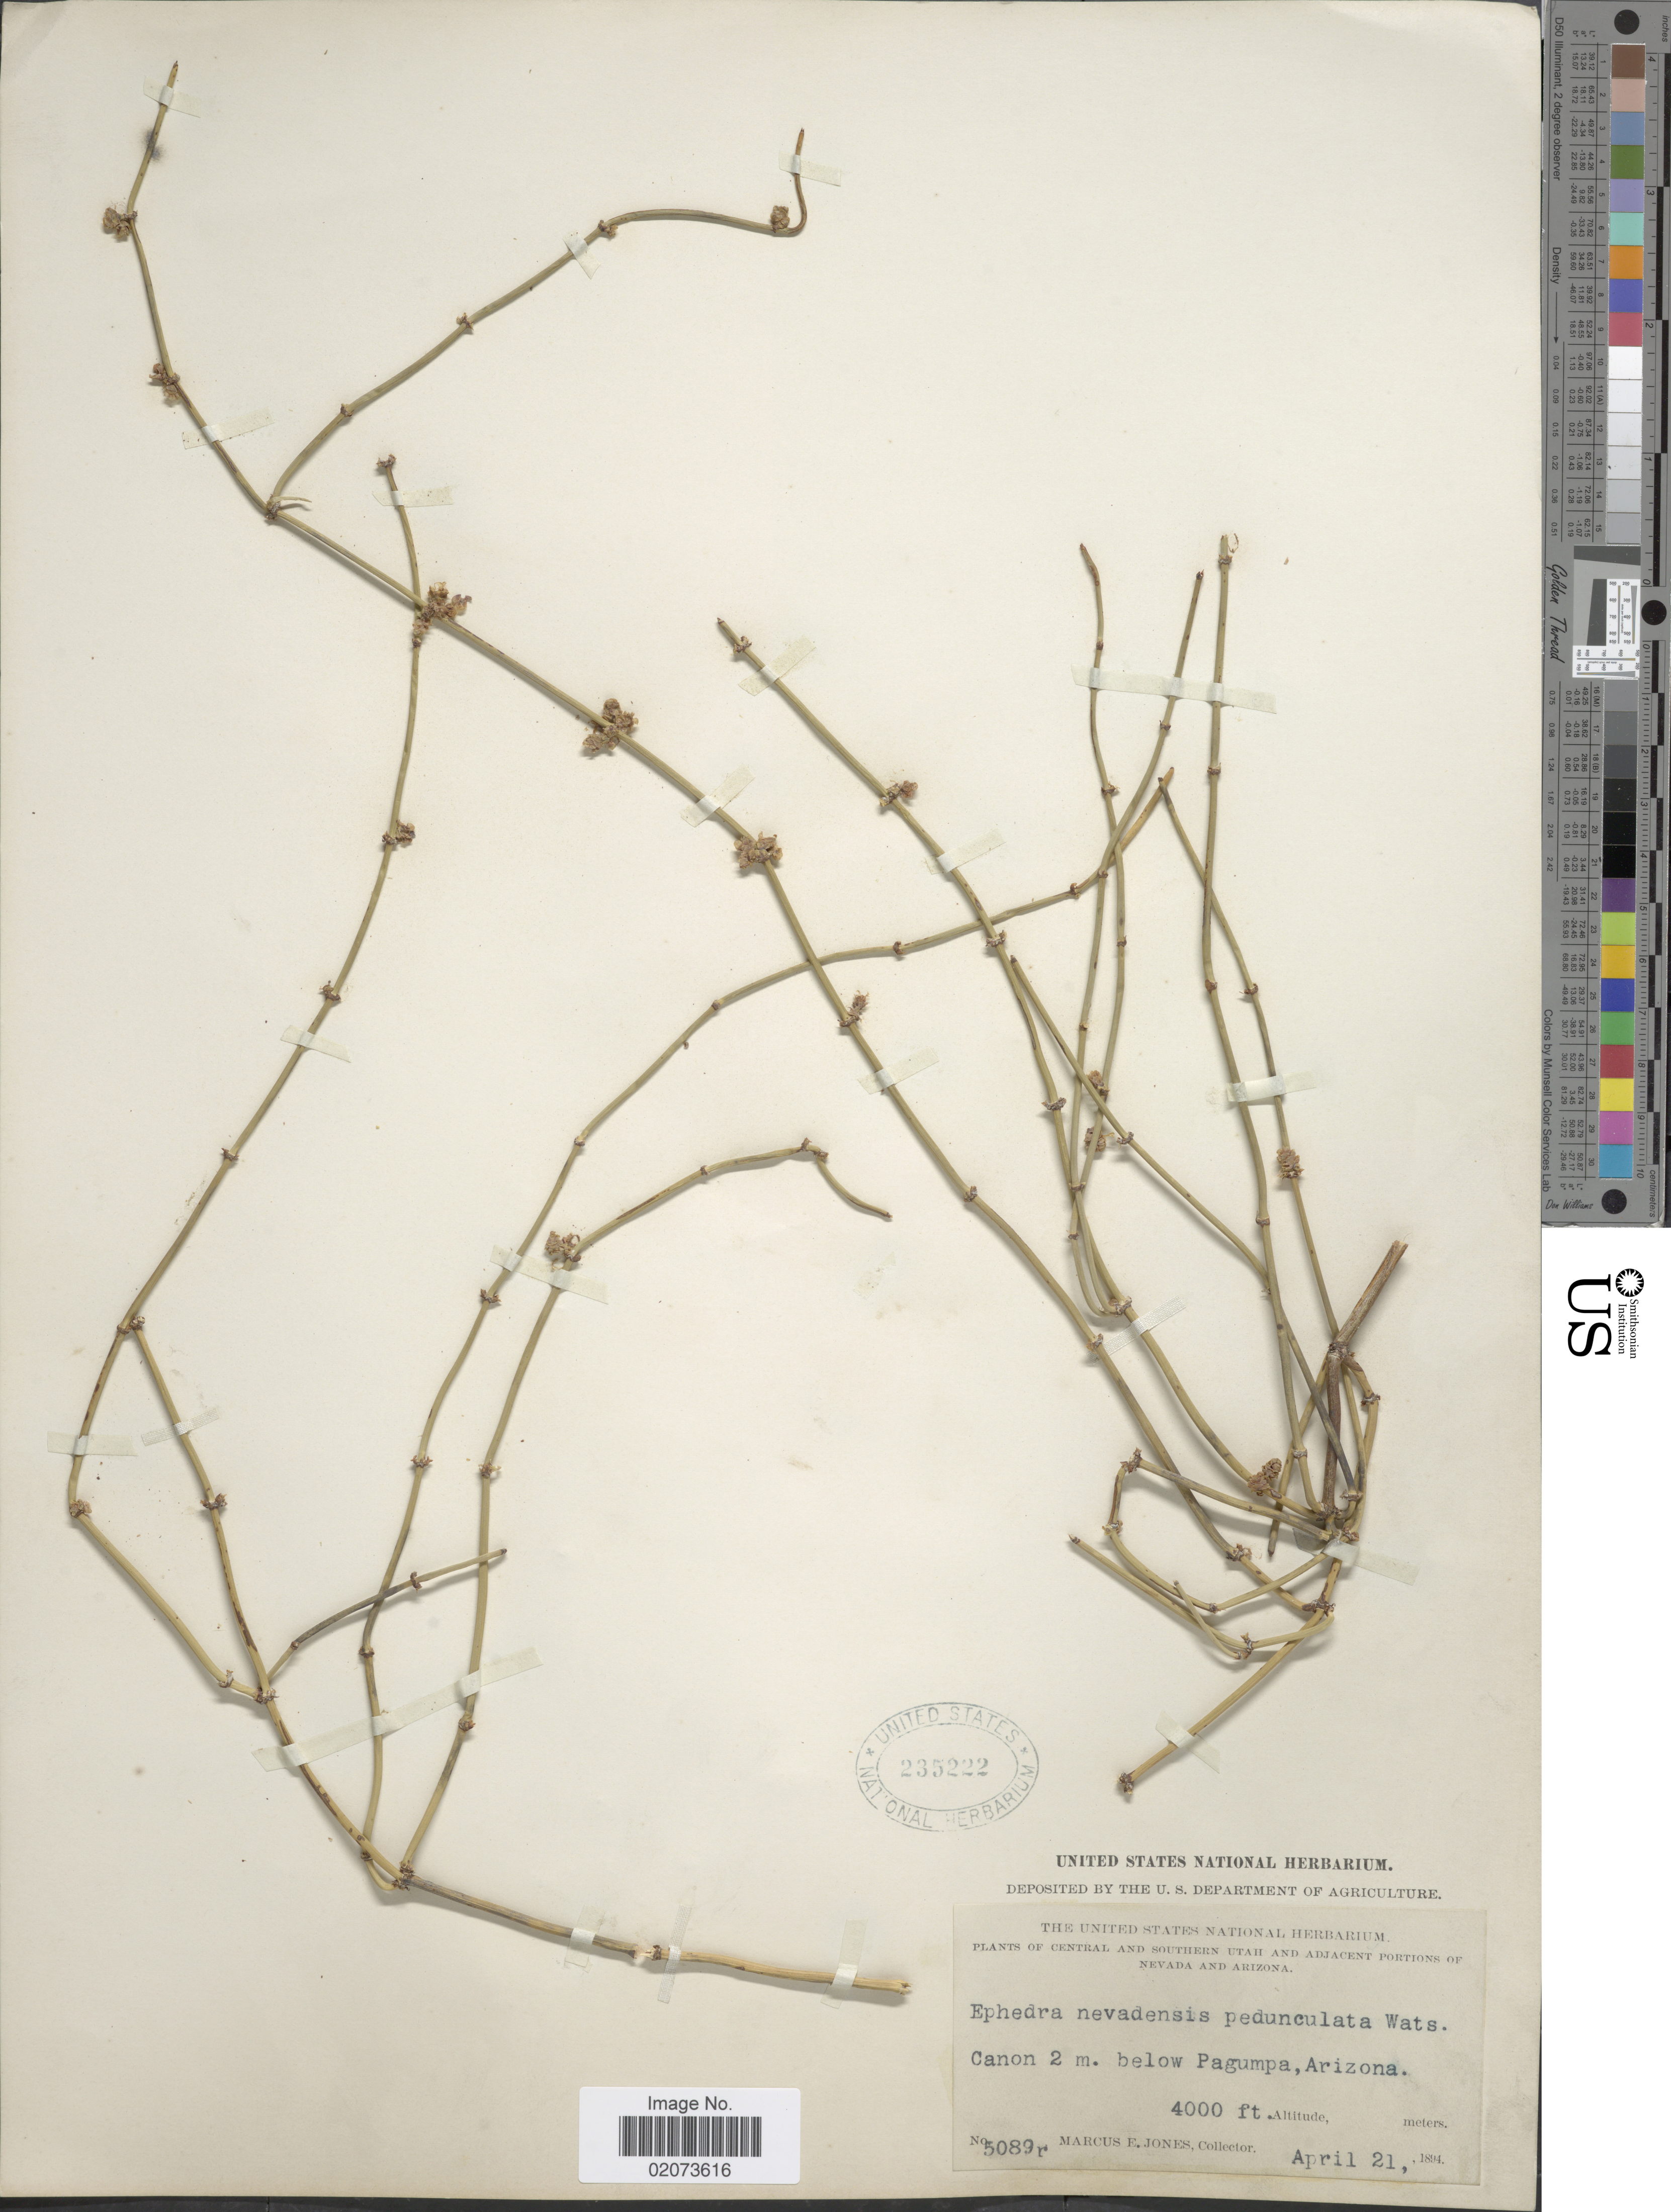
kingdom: Plantae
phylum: Tracheophyta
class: Gnetopsida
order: Ephedrales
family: Ephedraceae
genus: Ephedra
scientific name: Ephedra viridis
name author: Coville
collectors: M. E. Jones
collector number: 5089r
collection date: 1894-04-21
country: United States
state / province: Arizona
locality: Canon 2 m. below Pagumpa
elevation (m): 1219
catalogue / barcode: US 235222